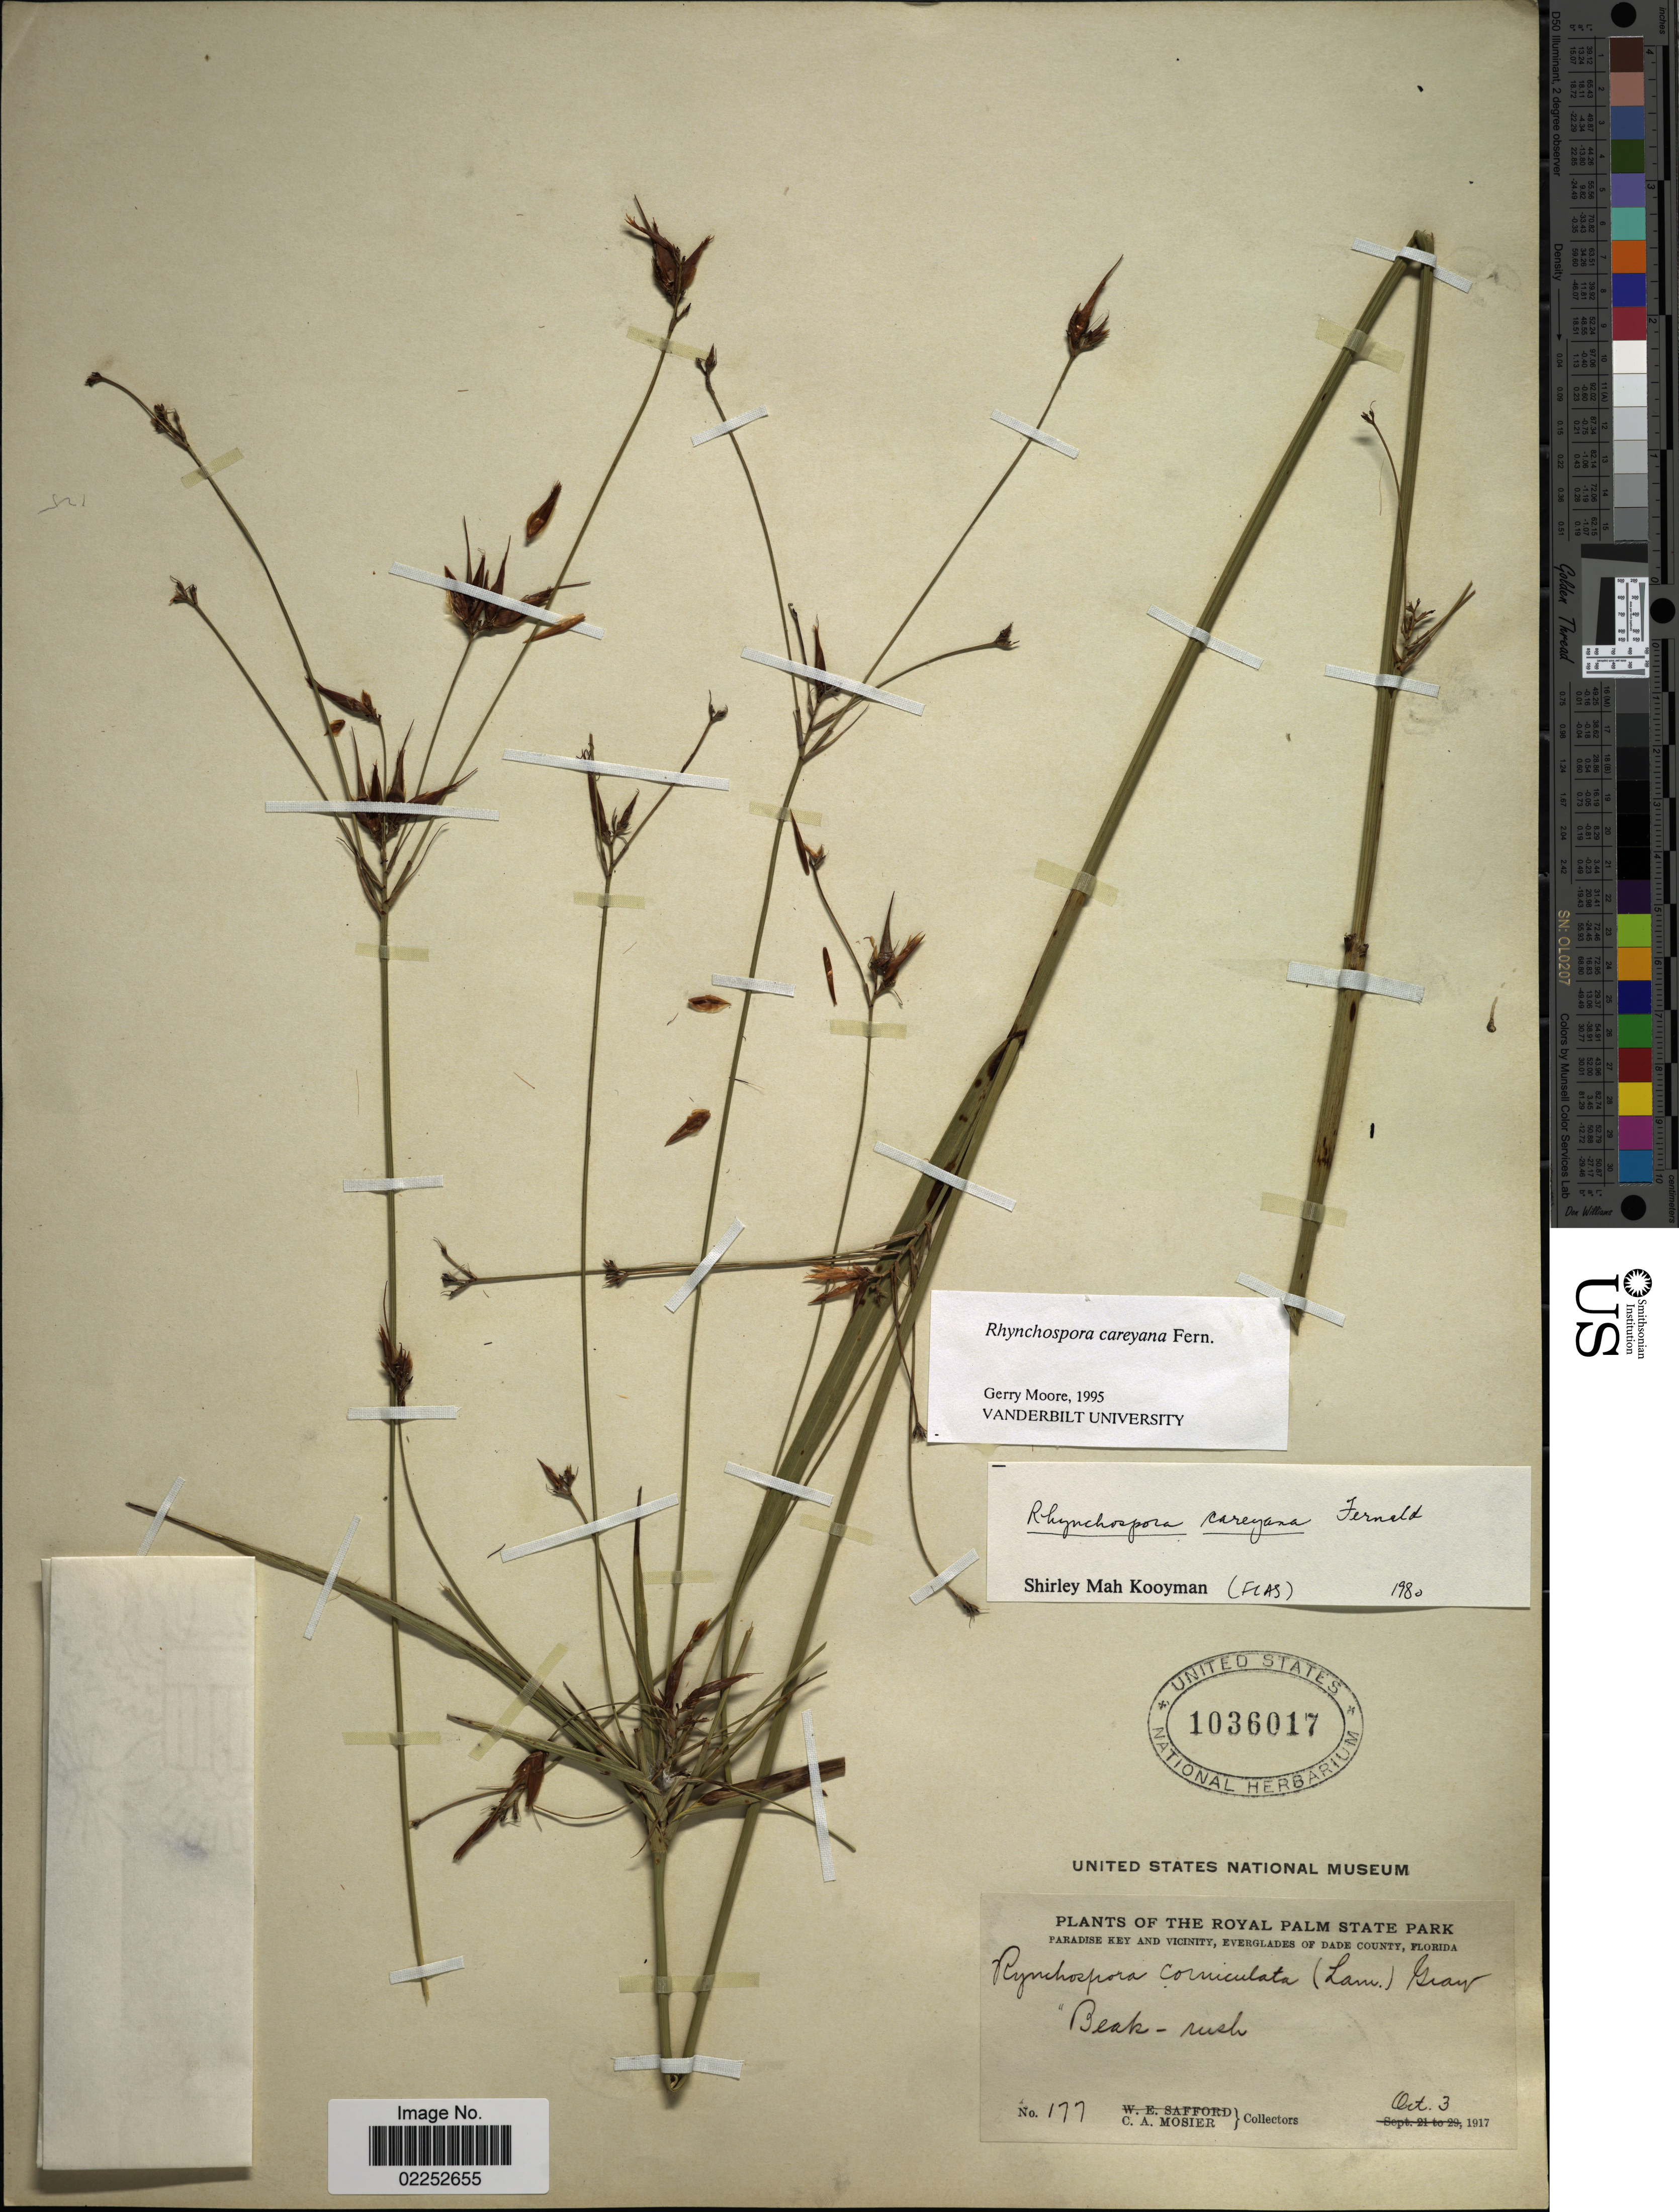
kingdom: Plantae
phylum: Tracheophyta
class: Liliopsida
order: Poales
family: Cyperaceae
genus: Rhynchospora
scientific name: Rhynchospora careyana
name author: Fernald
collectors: C. A. Mosier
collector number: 177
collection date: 1917-10-03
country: United States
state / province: Florida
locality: The Royal Palm State Park, Paradise Key and Vicinity, Everglades of Dade County, 'Beak-rush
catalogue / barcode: US 1036017